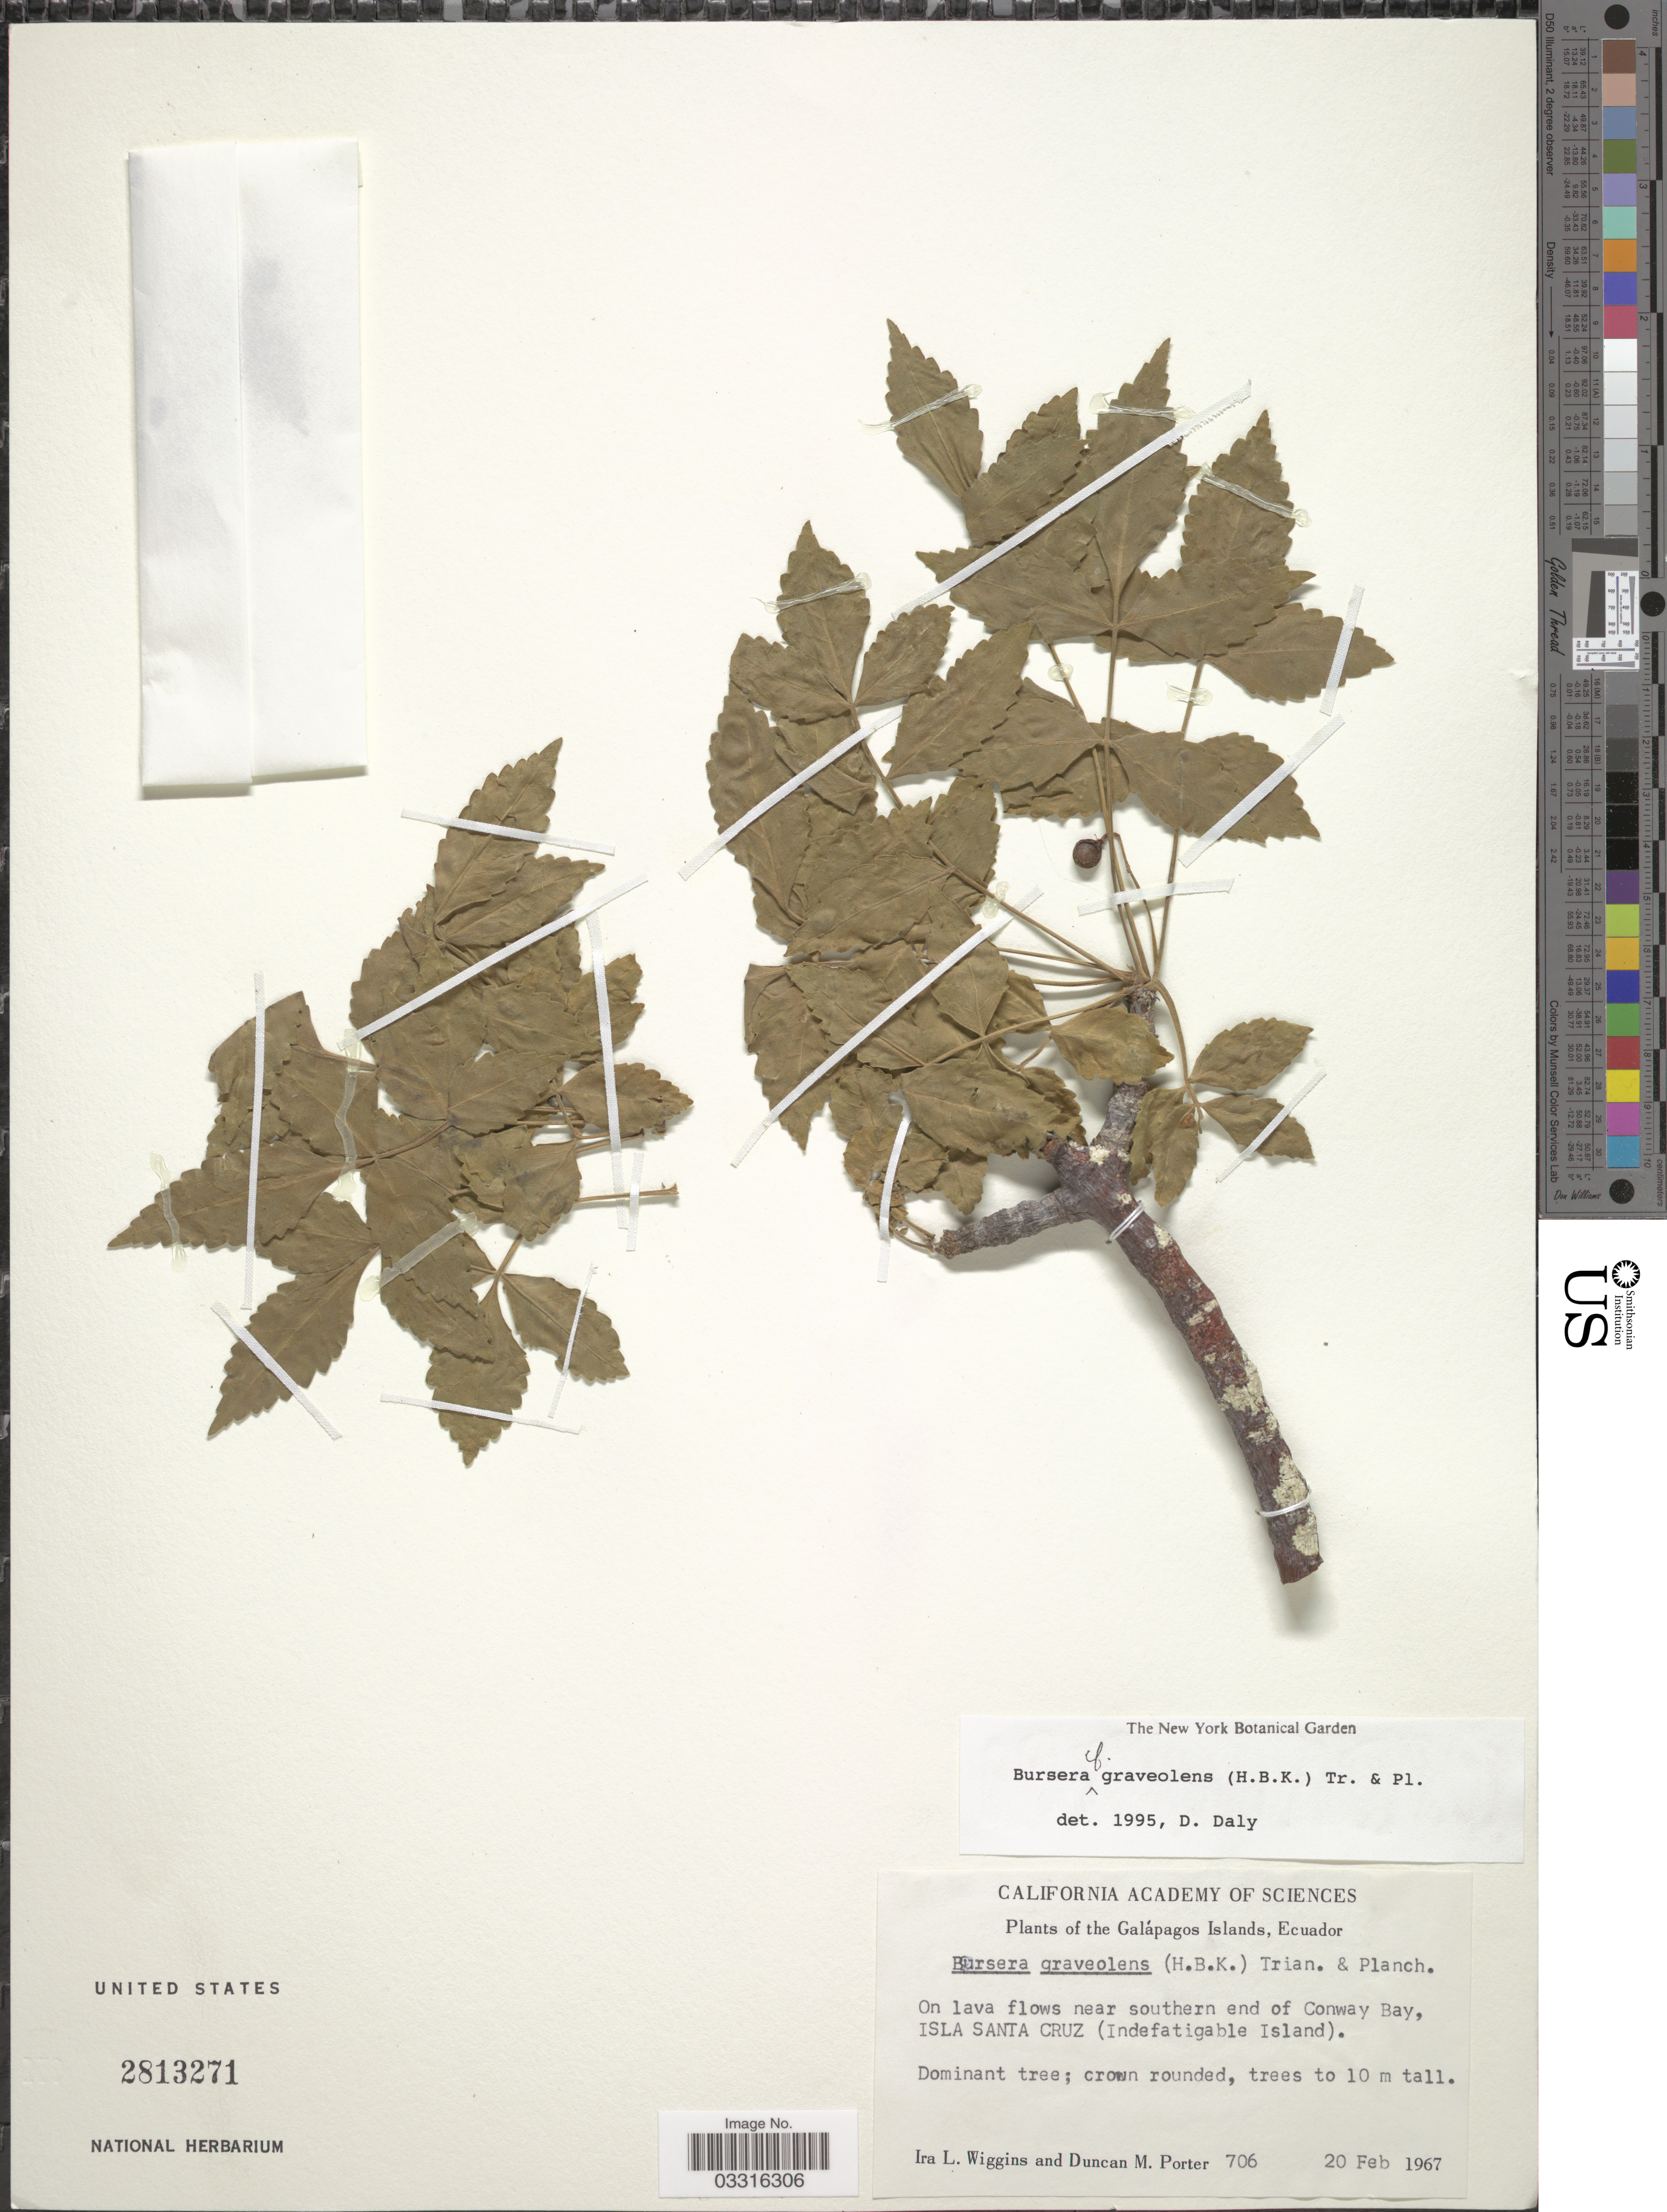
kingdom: Plantae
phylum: Tracheophyta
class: Magnoliopsida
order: Sapindales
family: Burseraceae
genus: Bursera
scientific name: Bursera graveolens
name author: (Kunth) Triana & Planch.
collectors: I. L. Wiggins & D. M. Porter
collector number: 706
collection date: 1967-02-20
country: Ecuador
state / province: Colón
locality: Galápagos Islands, On lava flows near southern end of Conway Bay, Isla Santa Cruz (Indefatigable Island).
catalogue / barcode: US 2813271